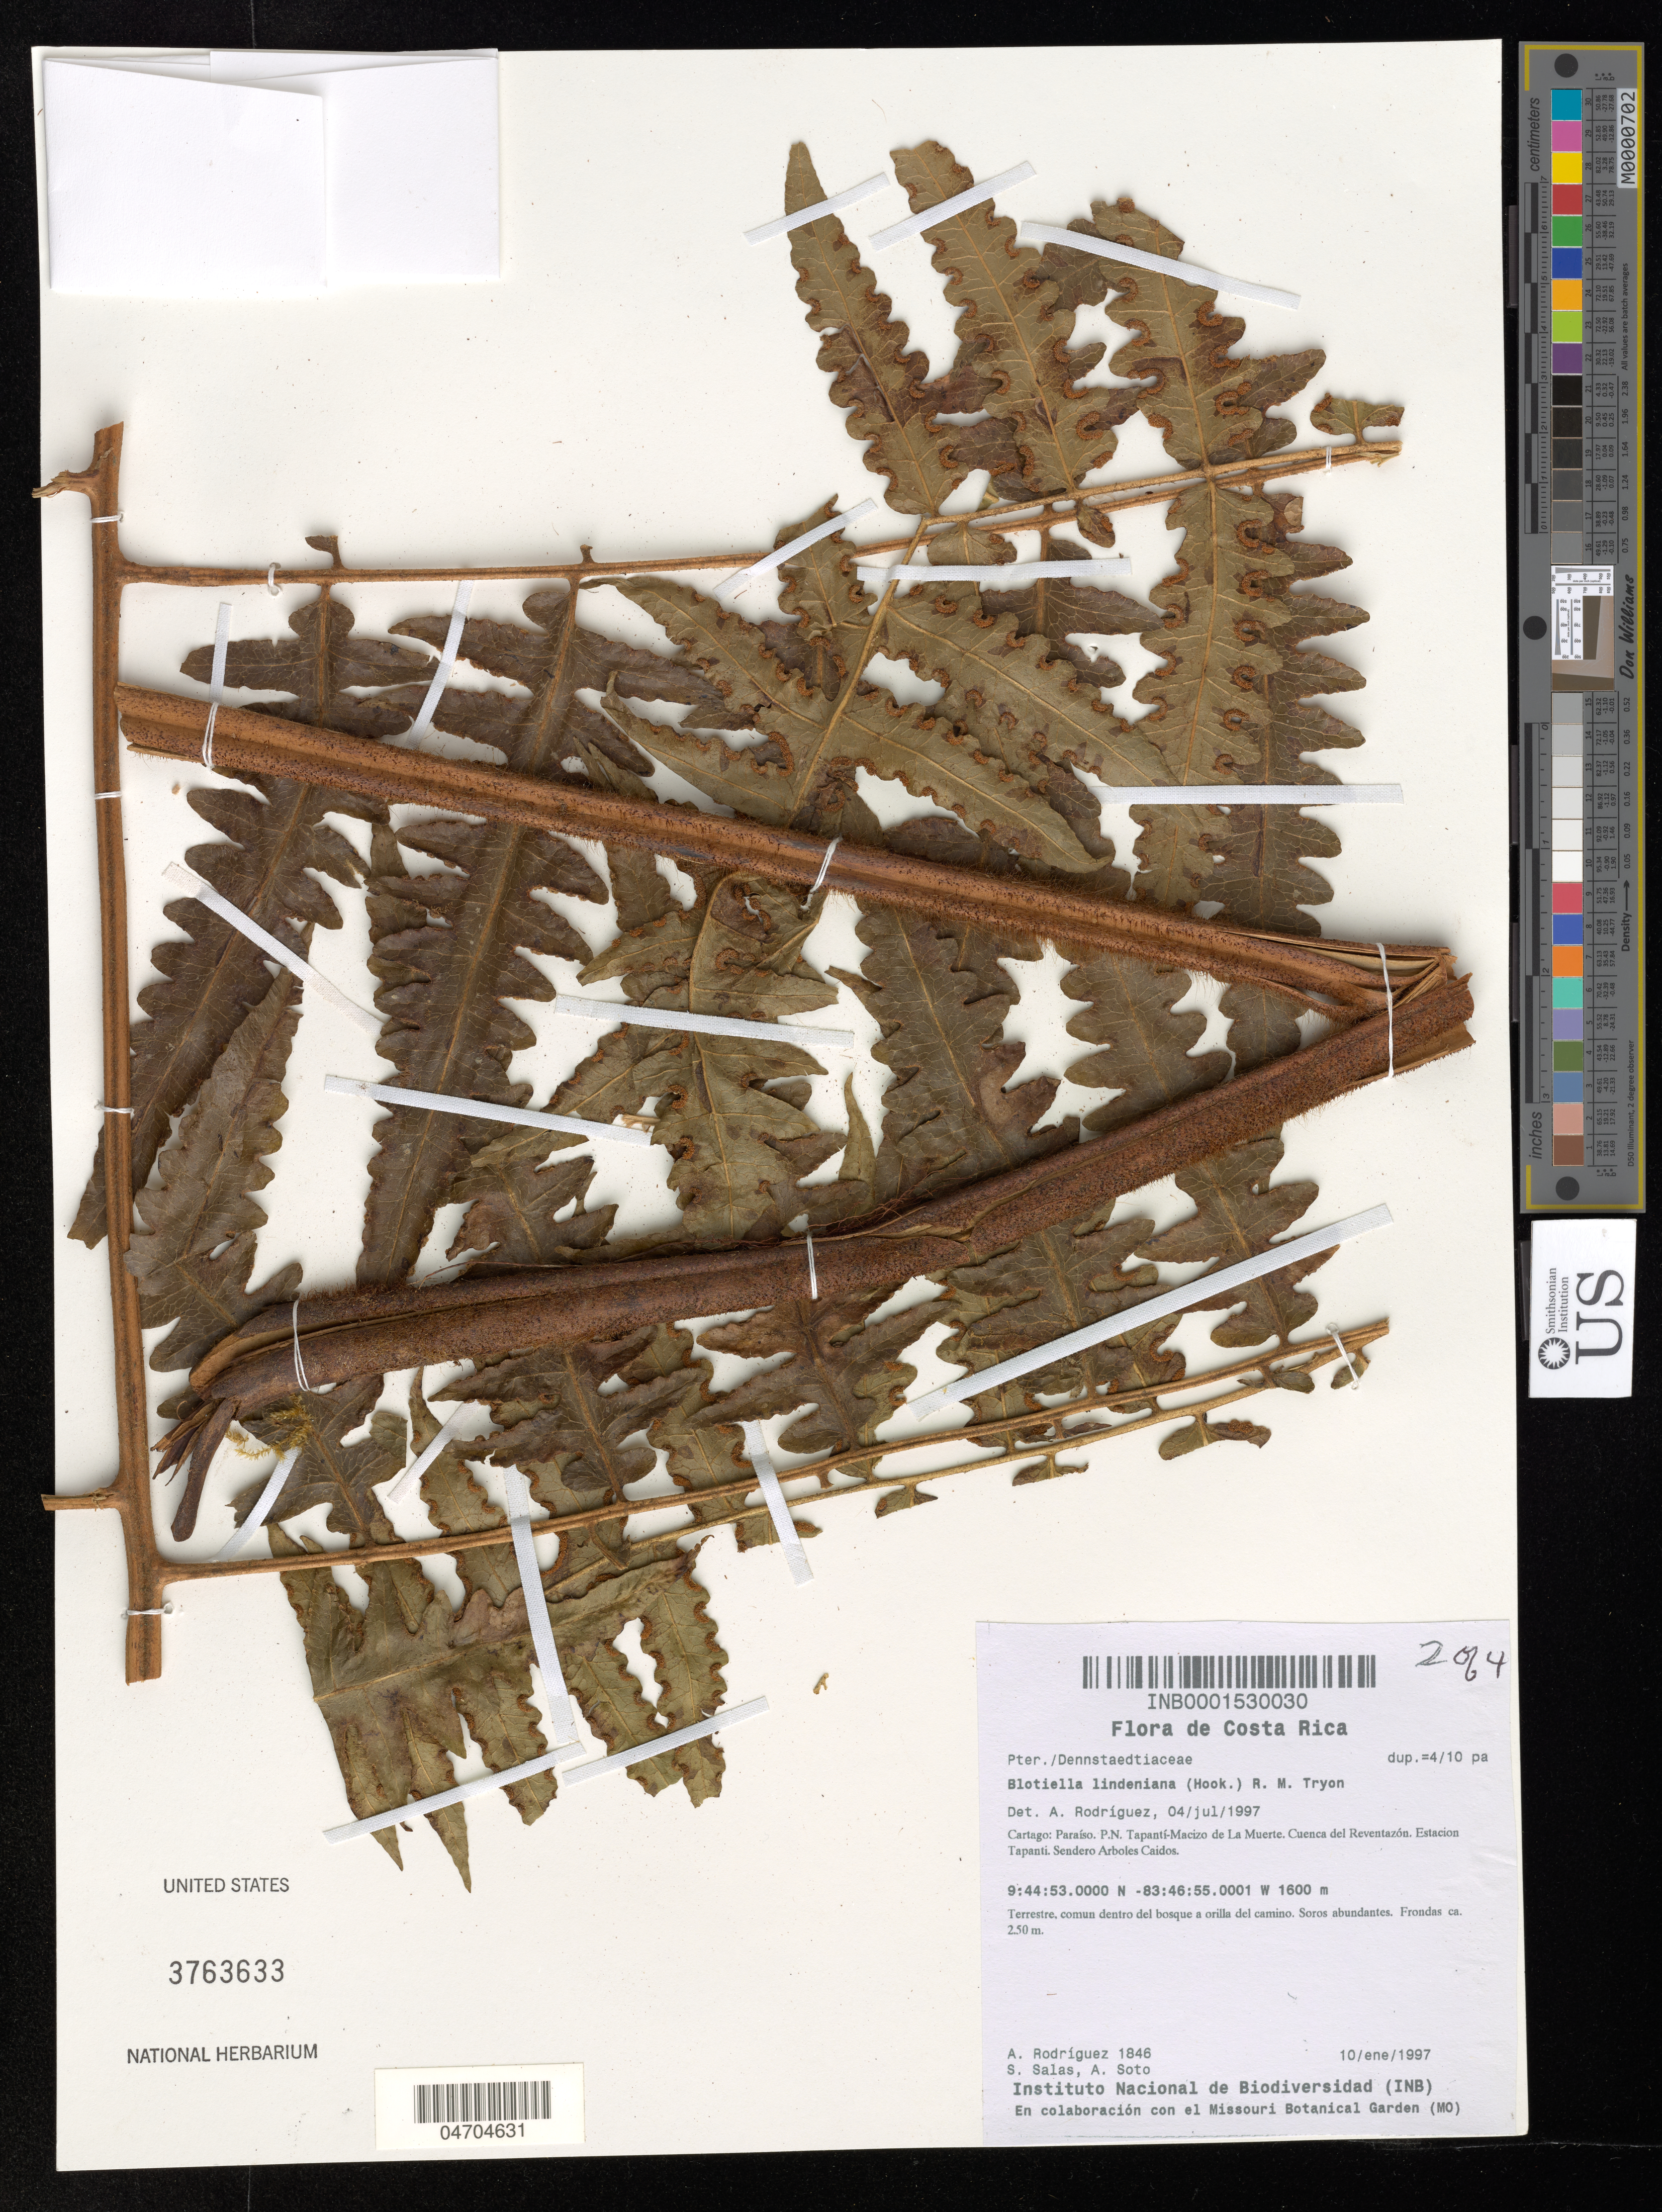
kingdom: Plantae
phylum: Tracheophyta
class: Polypodiopsida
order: Polypodiales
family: Dennstaedtiaceae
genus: Blotiella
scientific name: Blotiella lindeniana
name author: (Hook.) R.M. Tryon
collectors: A. Rodríguez, S. Salas & A. Soto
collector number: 1846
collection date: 1997-01-10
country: Costa Rica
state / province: Cartago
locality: Paraíso. P. N. Tapantí-Macizo de La Muerte. Cuenca del Reventazón. Estacion Tapanti. Sendero Arboles Caidos.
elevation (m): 1600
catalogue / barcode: US 3763633